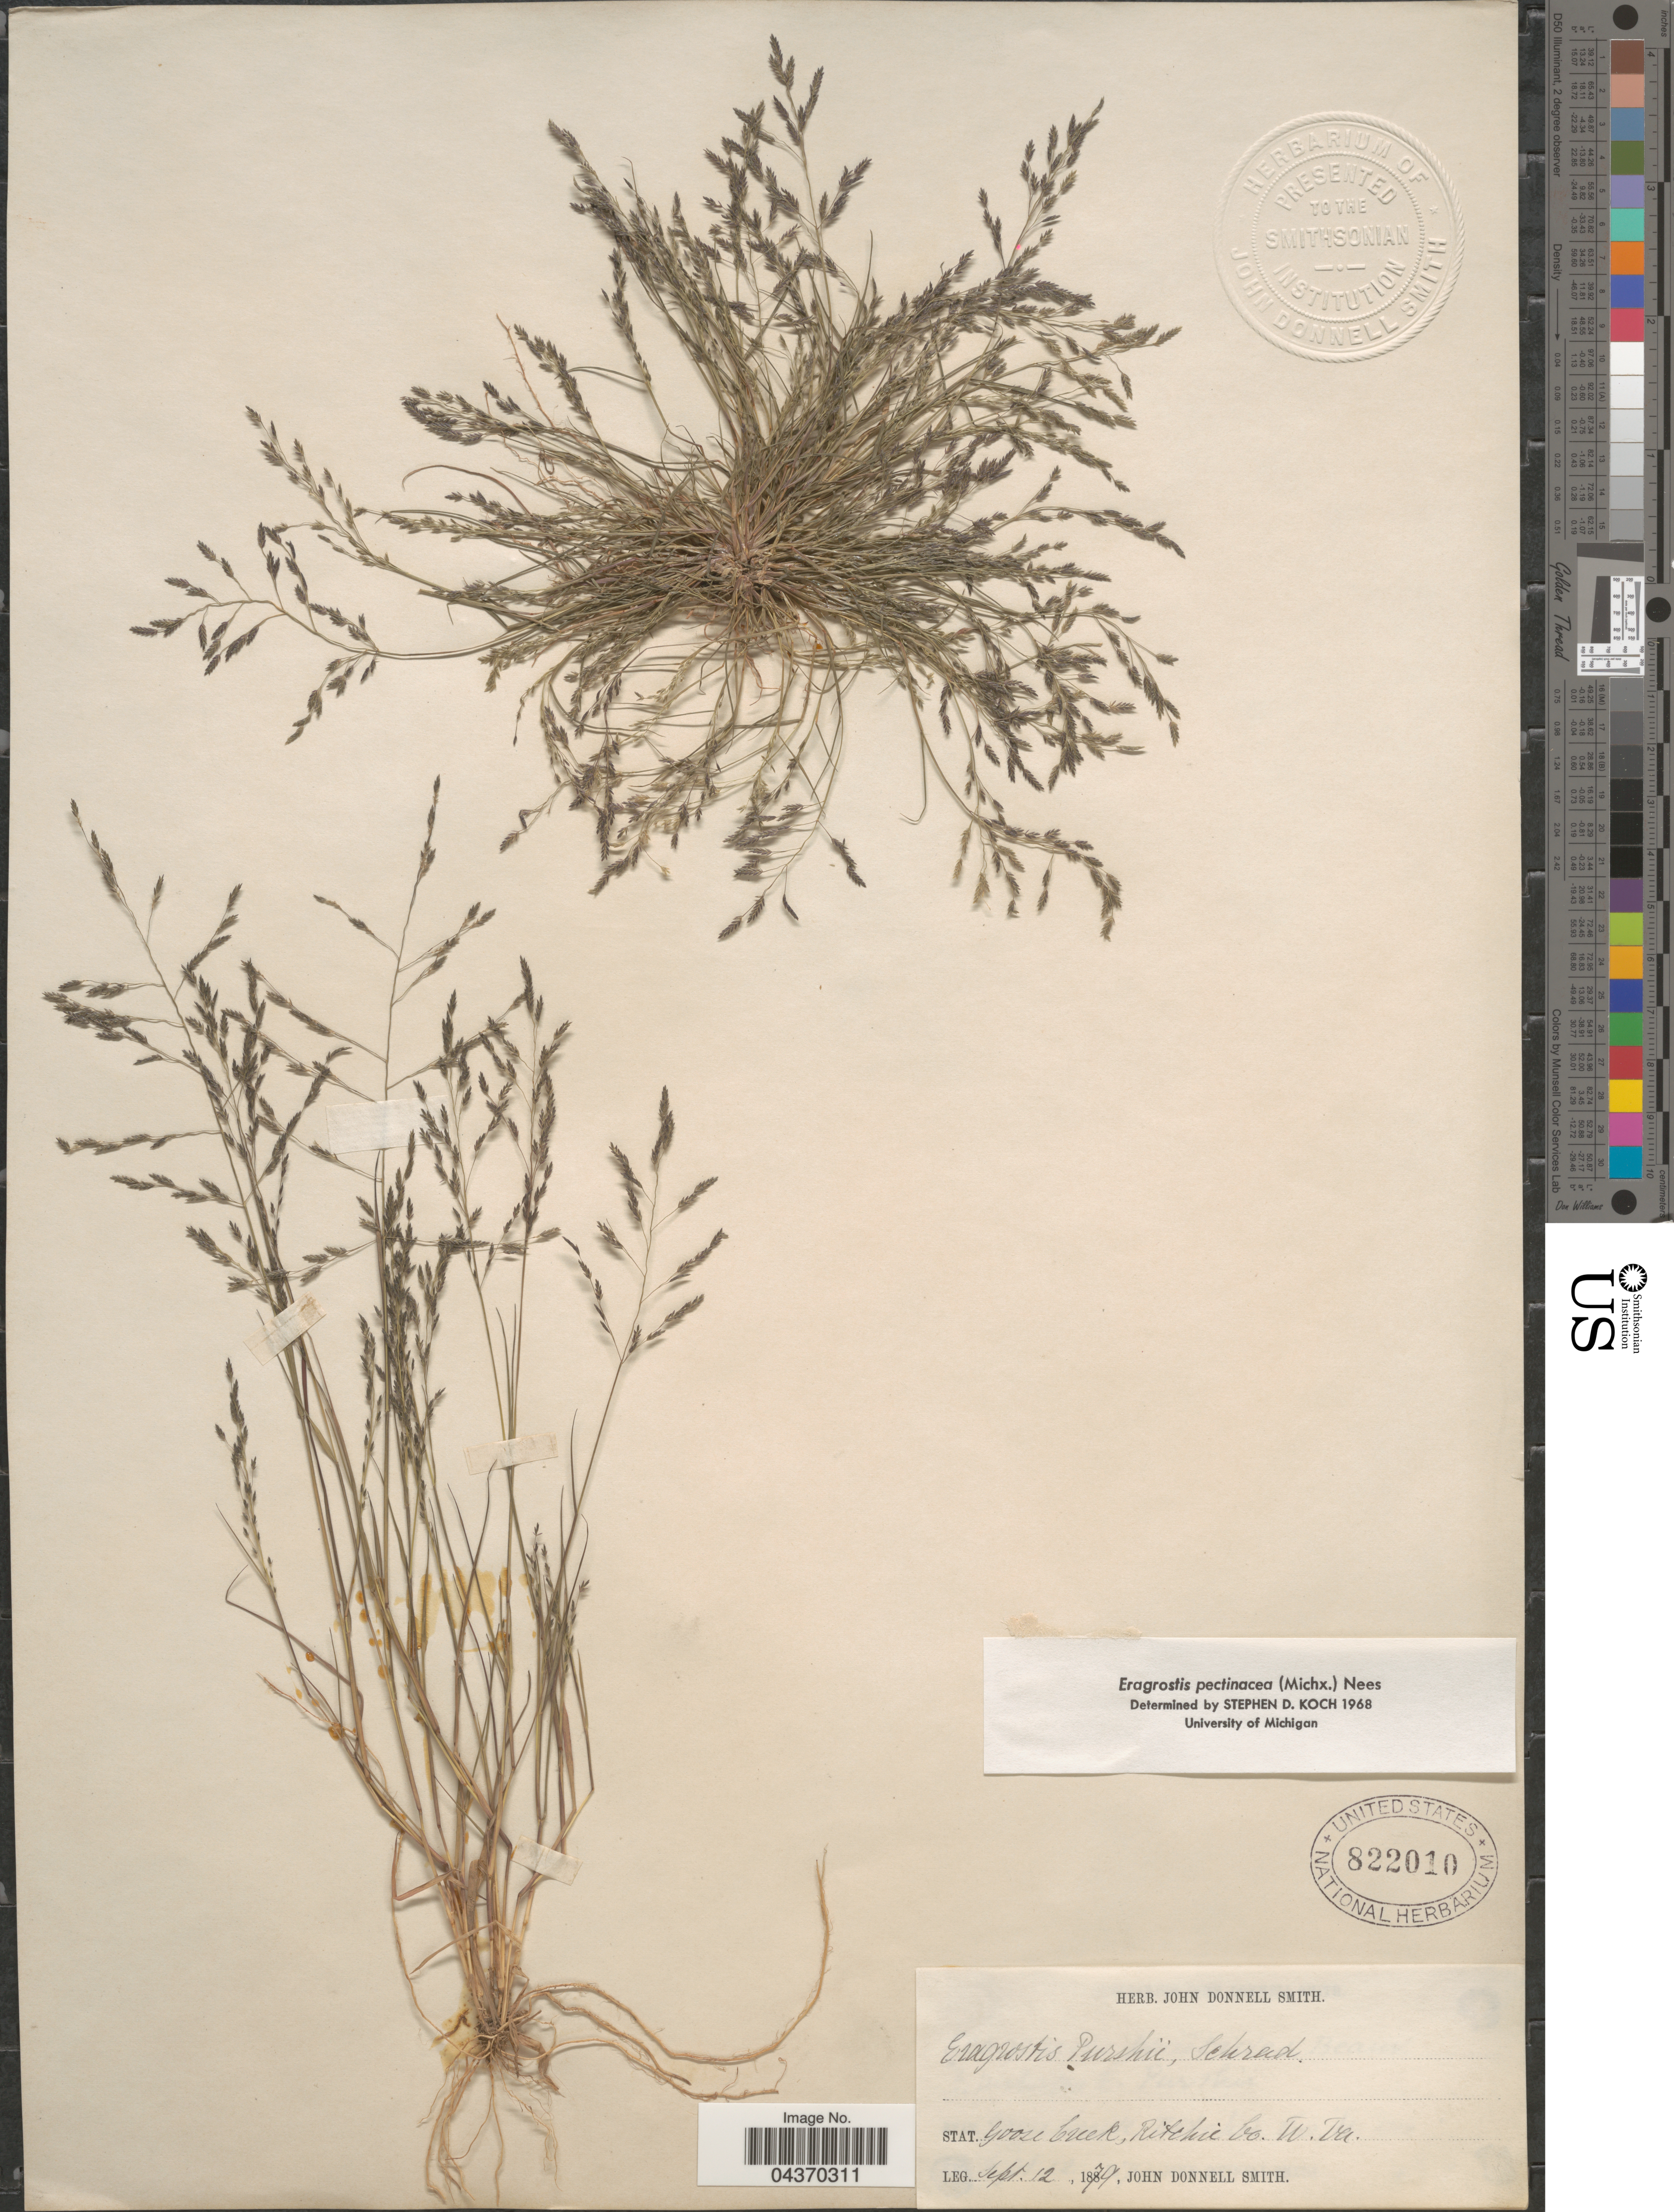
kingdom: Plantae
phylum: Tracheophyta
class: Liliopsida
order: Poales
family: Poaceae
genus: Eragrostis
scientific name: Eragrostis pectinacea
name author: (Michx.) Nees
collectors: J. Donnell Smith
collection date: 1879-09-12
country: United States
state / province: West Virginia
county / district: Ritchie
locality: Goose Creek, Ritchie Co.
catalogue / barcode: US 822010